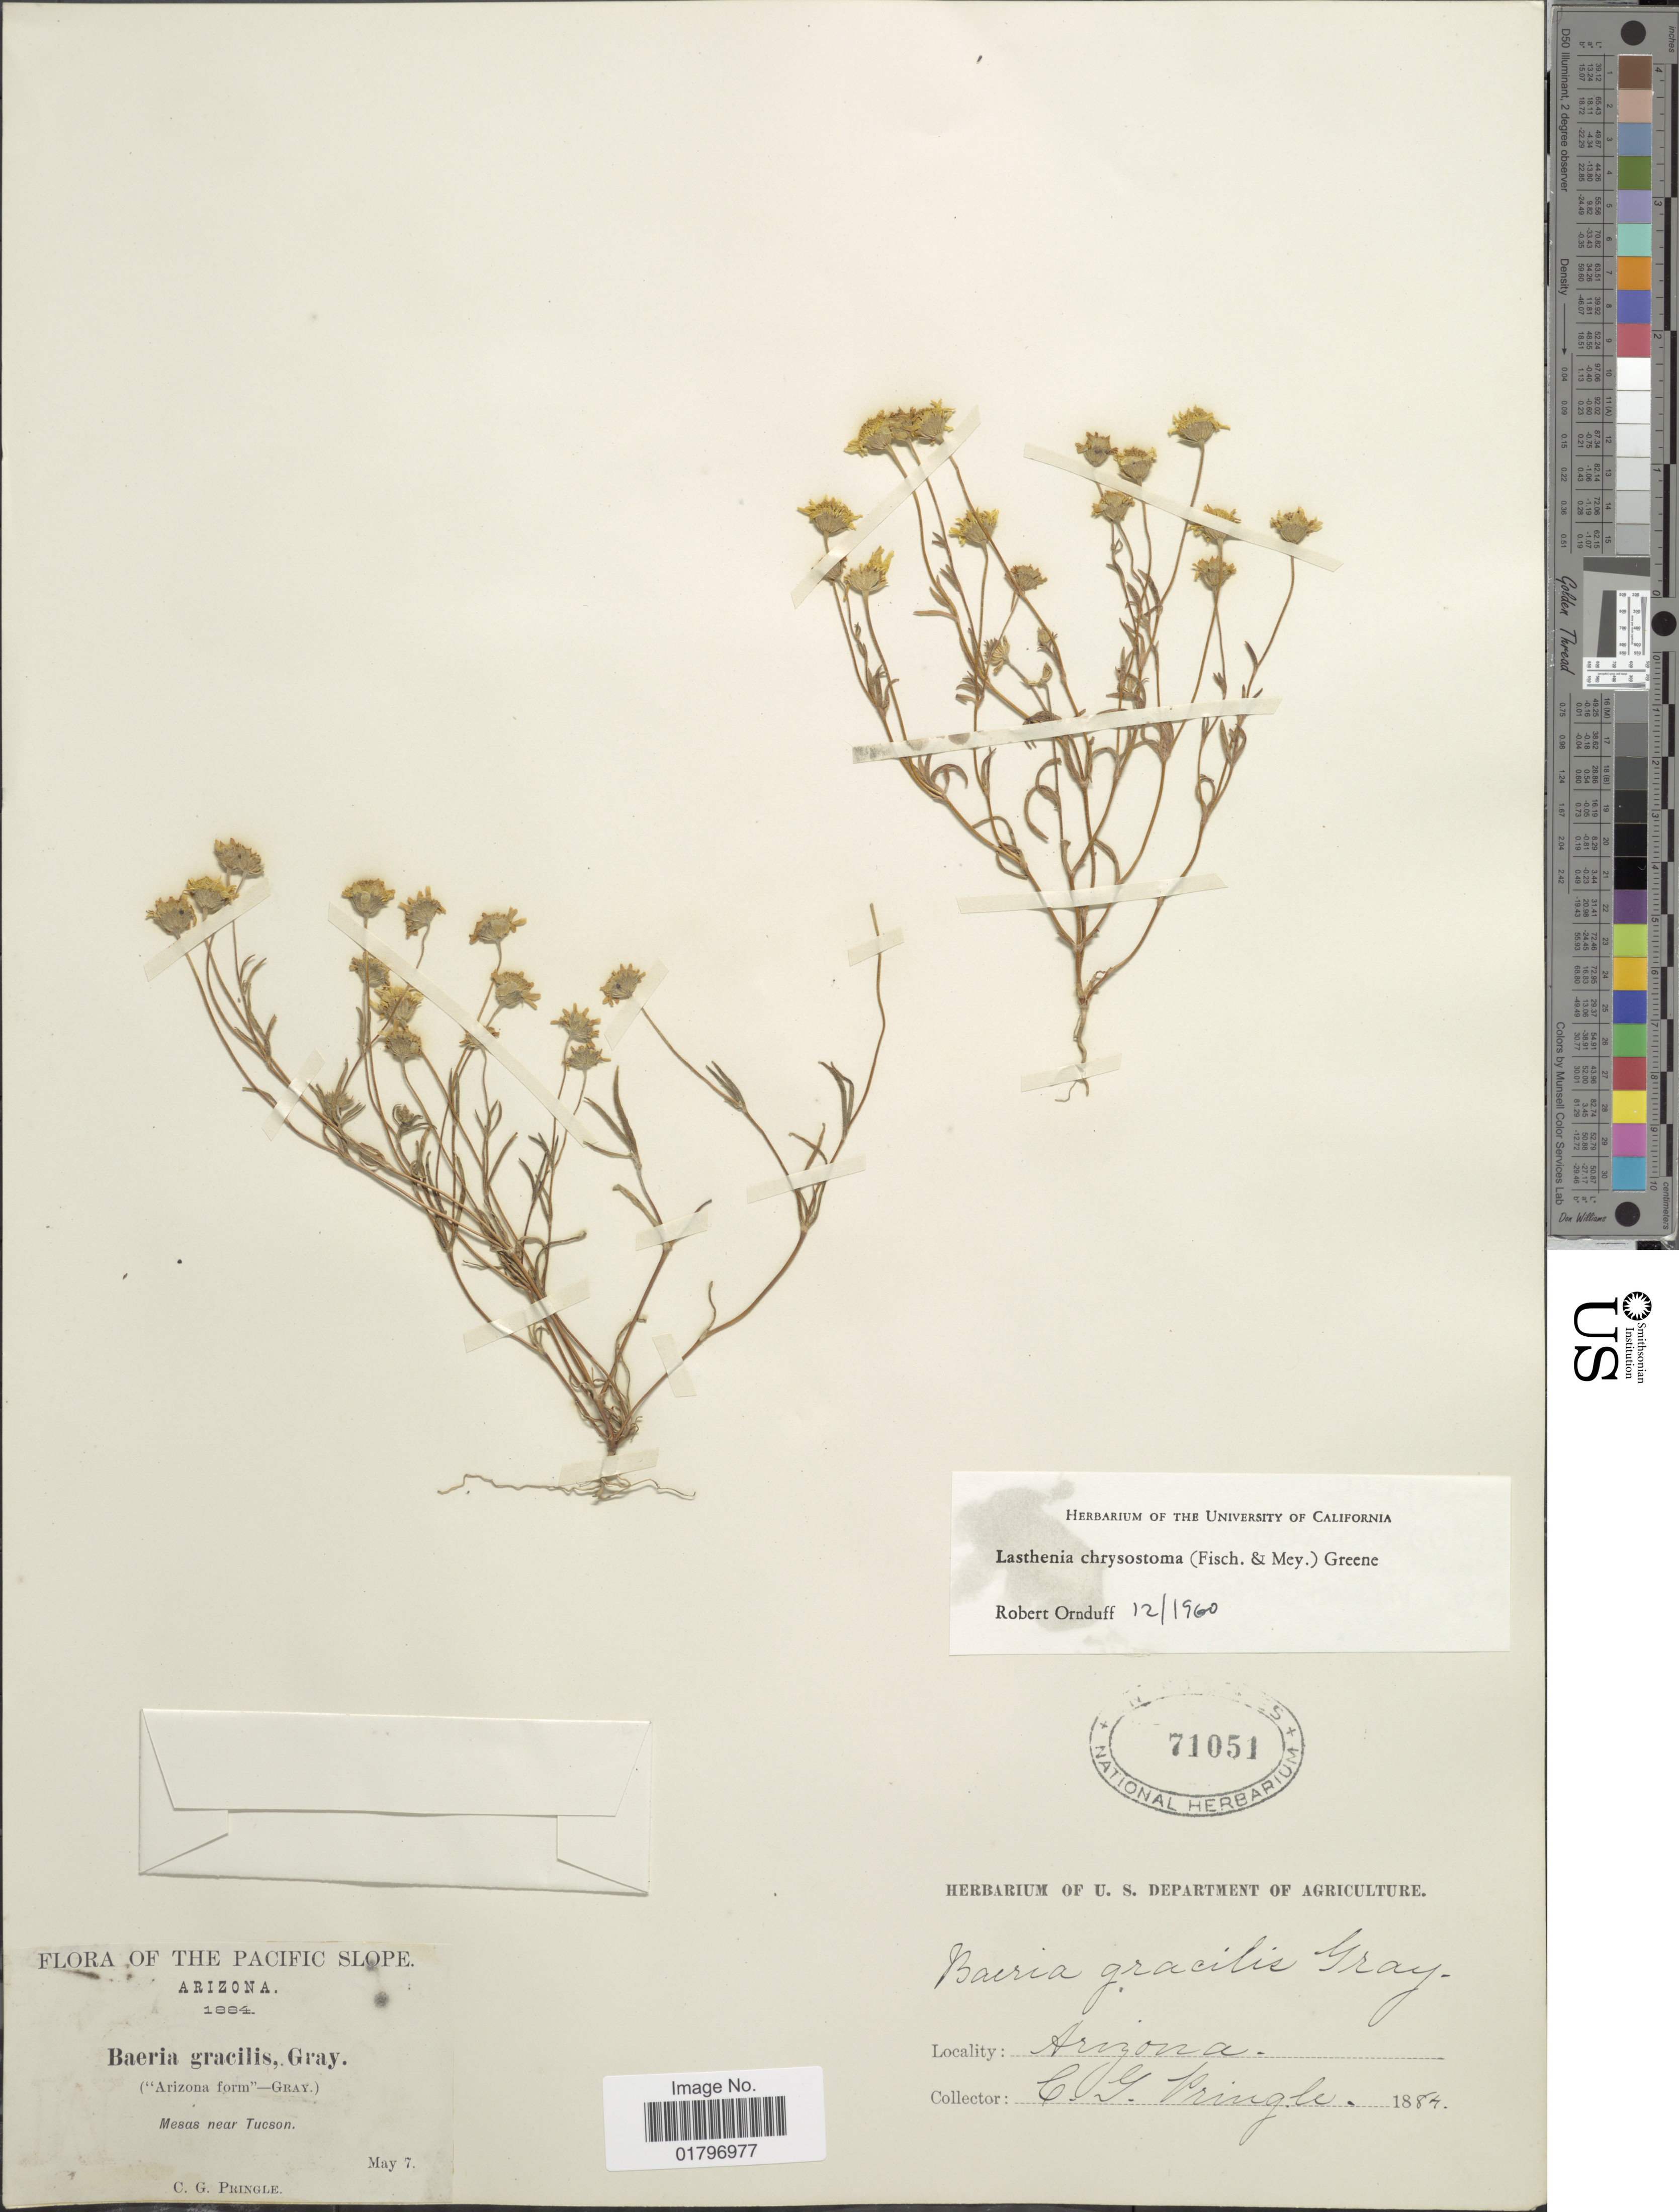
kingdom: Plantae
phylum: Tracheophyta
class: Magnoliopsida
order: Asterales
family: Asteraceae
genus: Lasthenia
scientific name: Lasthenia chrysostoma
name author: (Fisch. & C.A. Mey.) Greene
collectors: C. G. Pringle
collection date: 1884-05-07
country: United States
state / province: Arizona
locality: Pacific Slope. Arizona. Mesas near Tucson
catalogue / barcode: US 71051